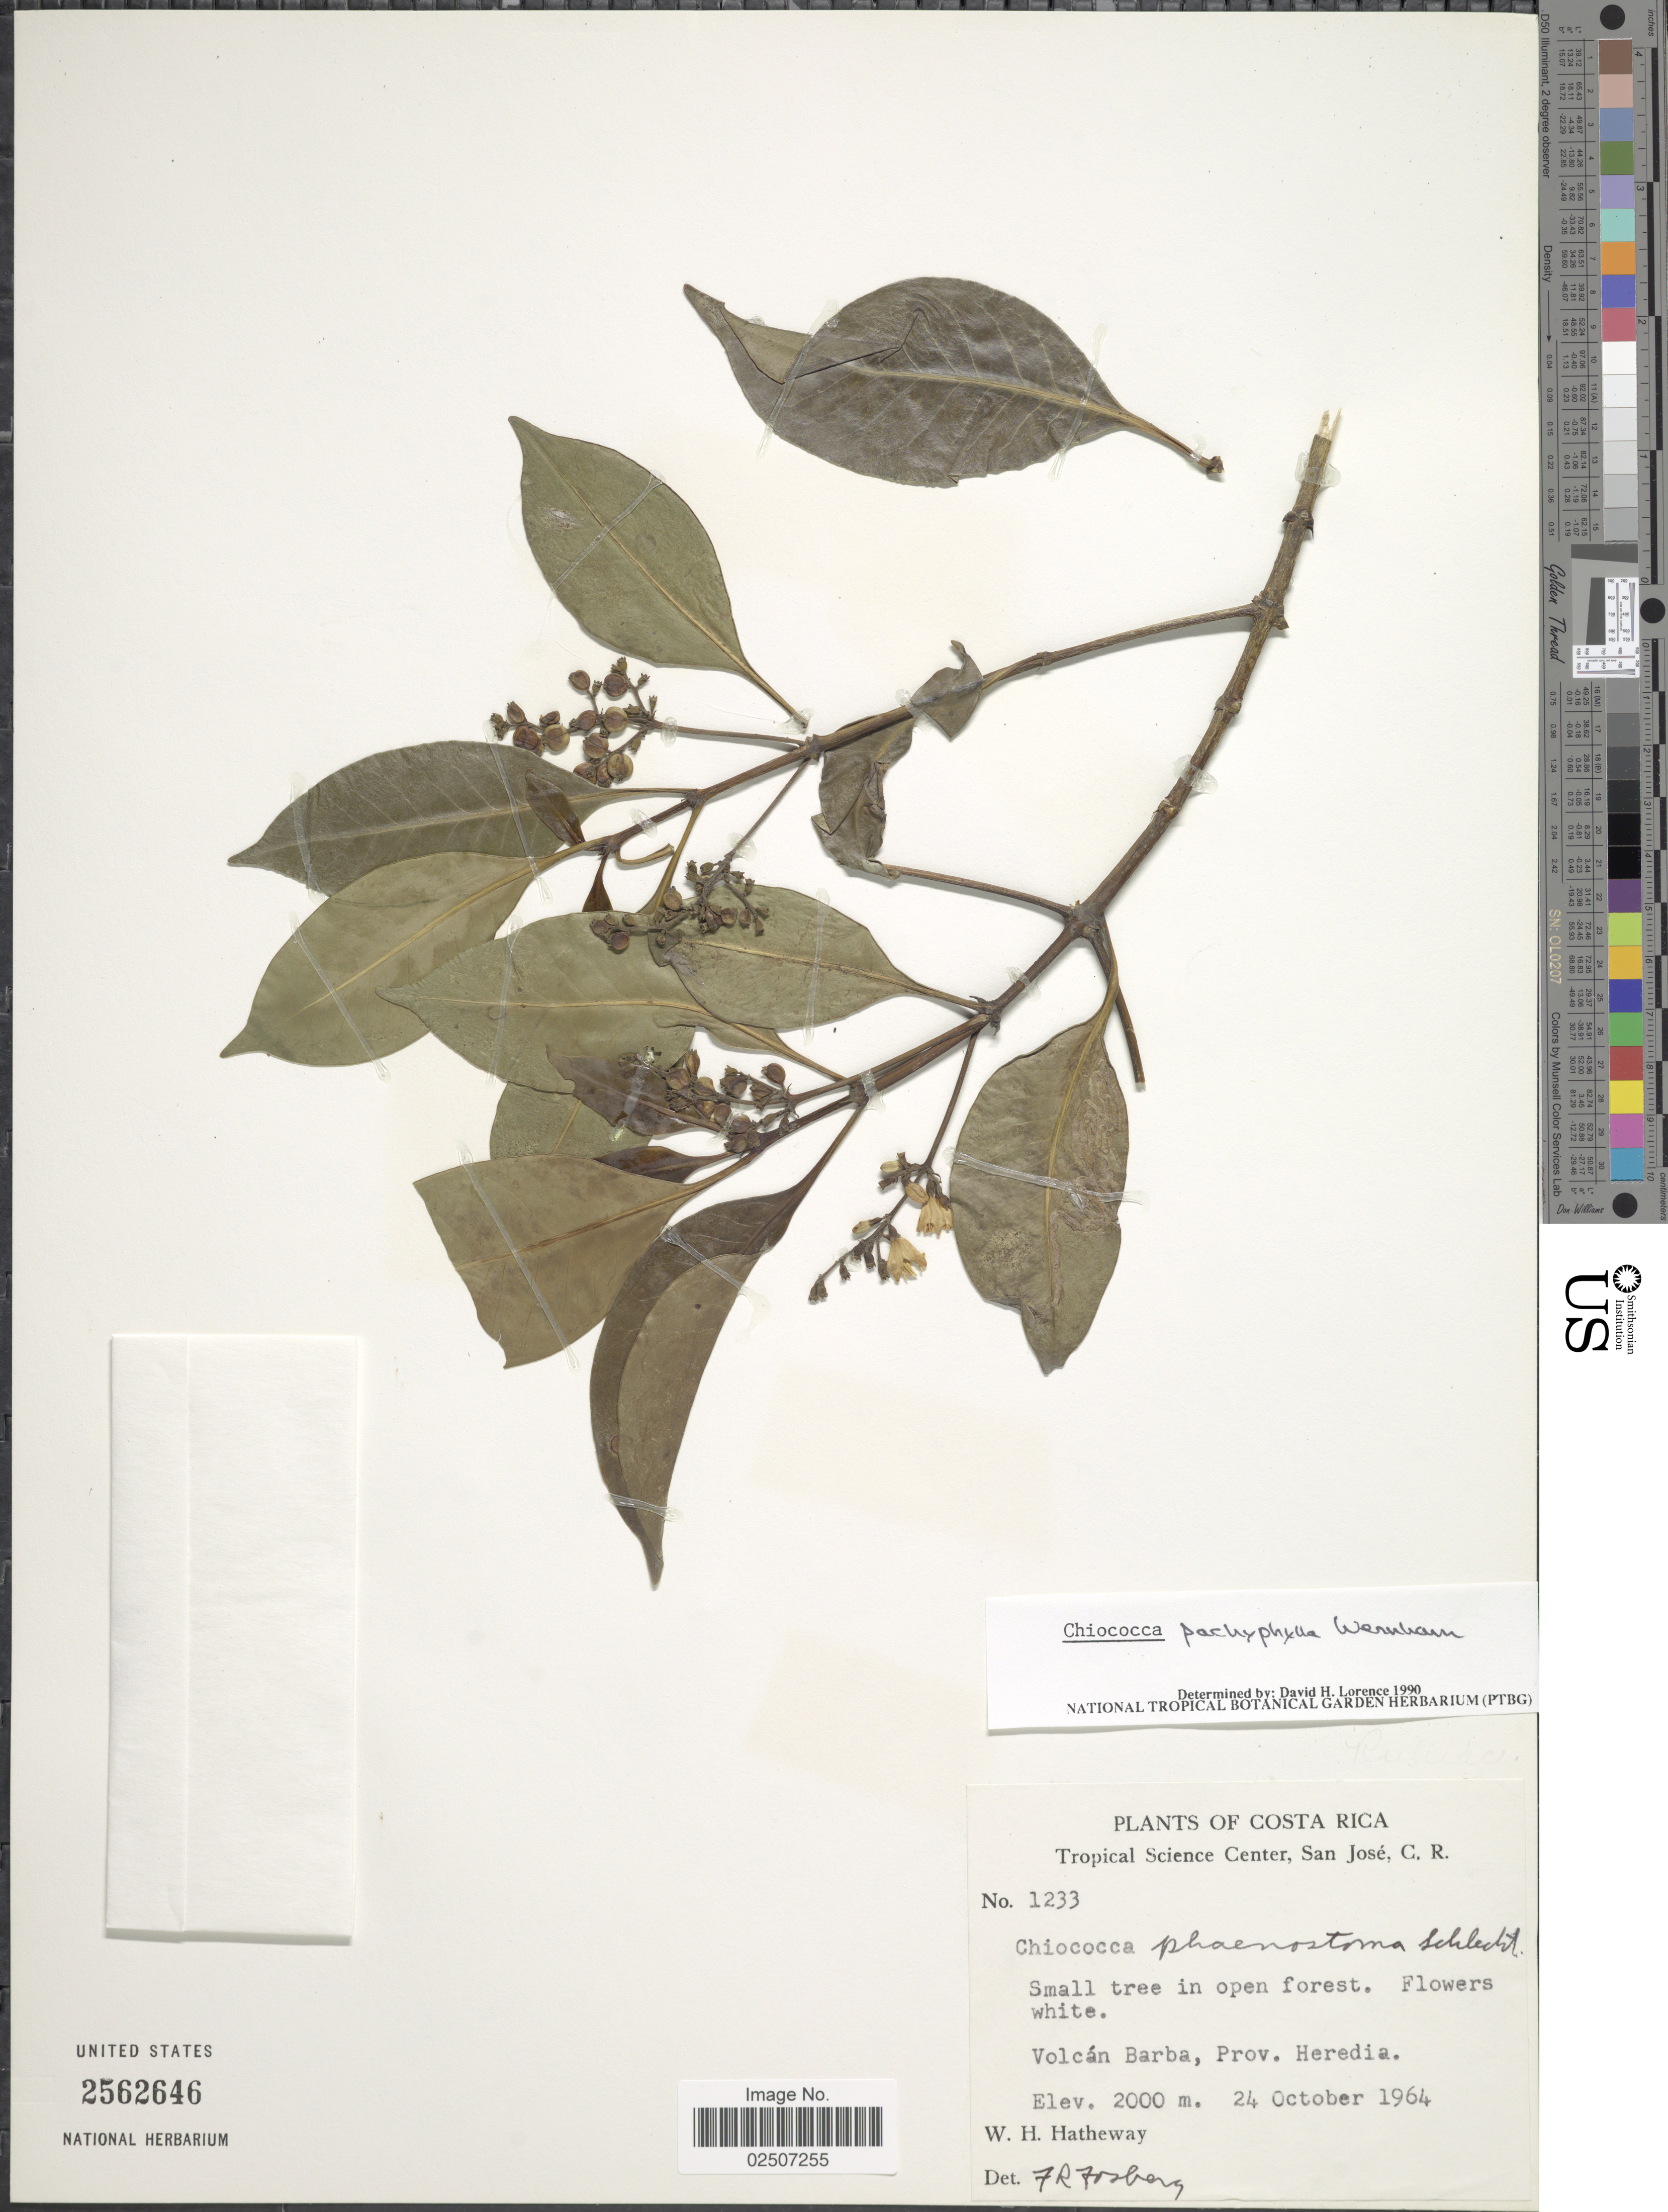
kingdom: Plantae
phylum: Tracheophyta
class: Magnoliopsida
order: Gentianales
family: Rubiaceae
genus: Chiococca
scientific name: Chiococca pachyphylla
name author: Wernham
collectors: W. H. Hatheway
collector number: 1233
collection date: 1964-10-24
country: Costa Rica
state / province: Heredia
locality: Volcan Barba, Prov. Heredia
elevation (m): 2000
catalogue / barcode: US 2562646